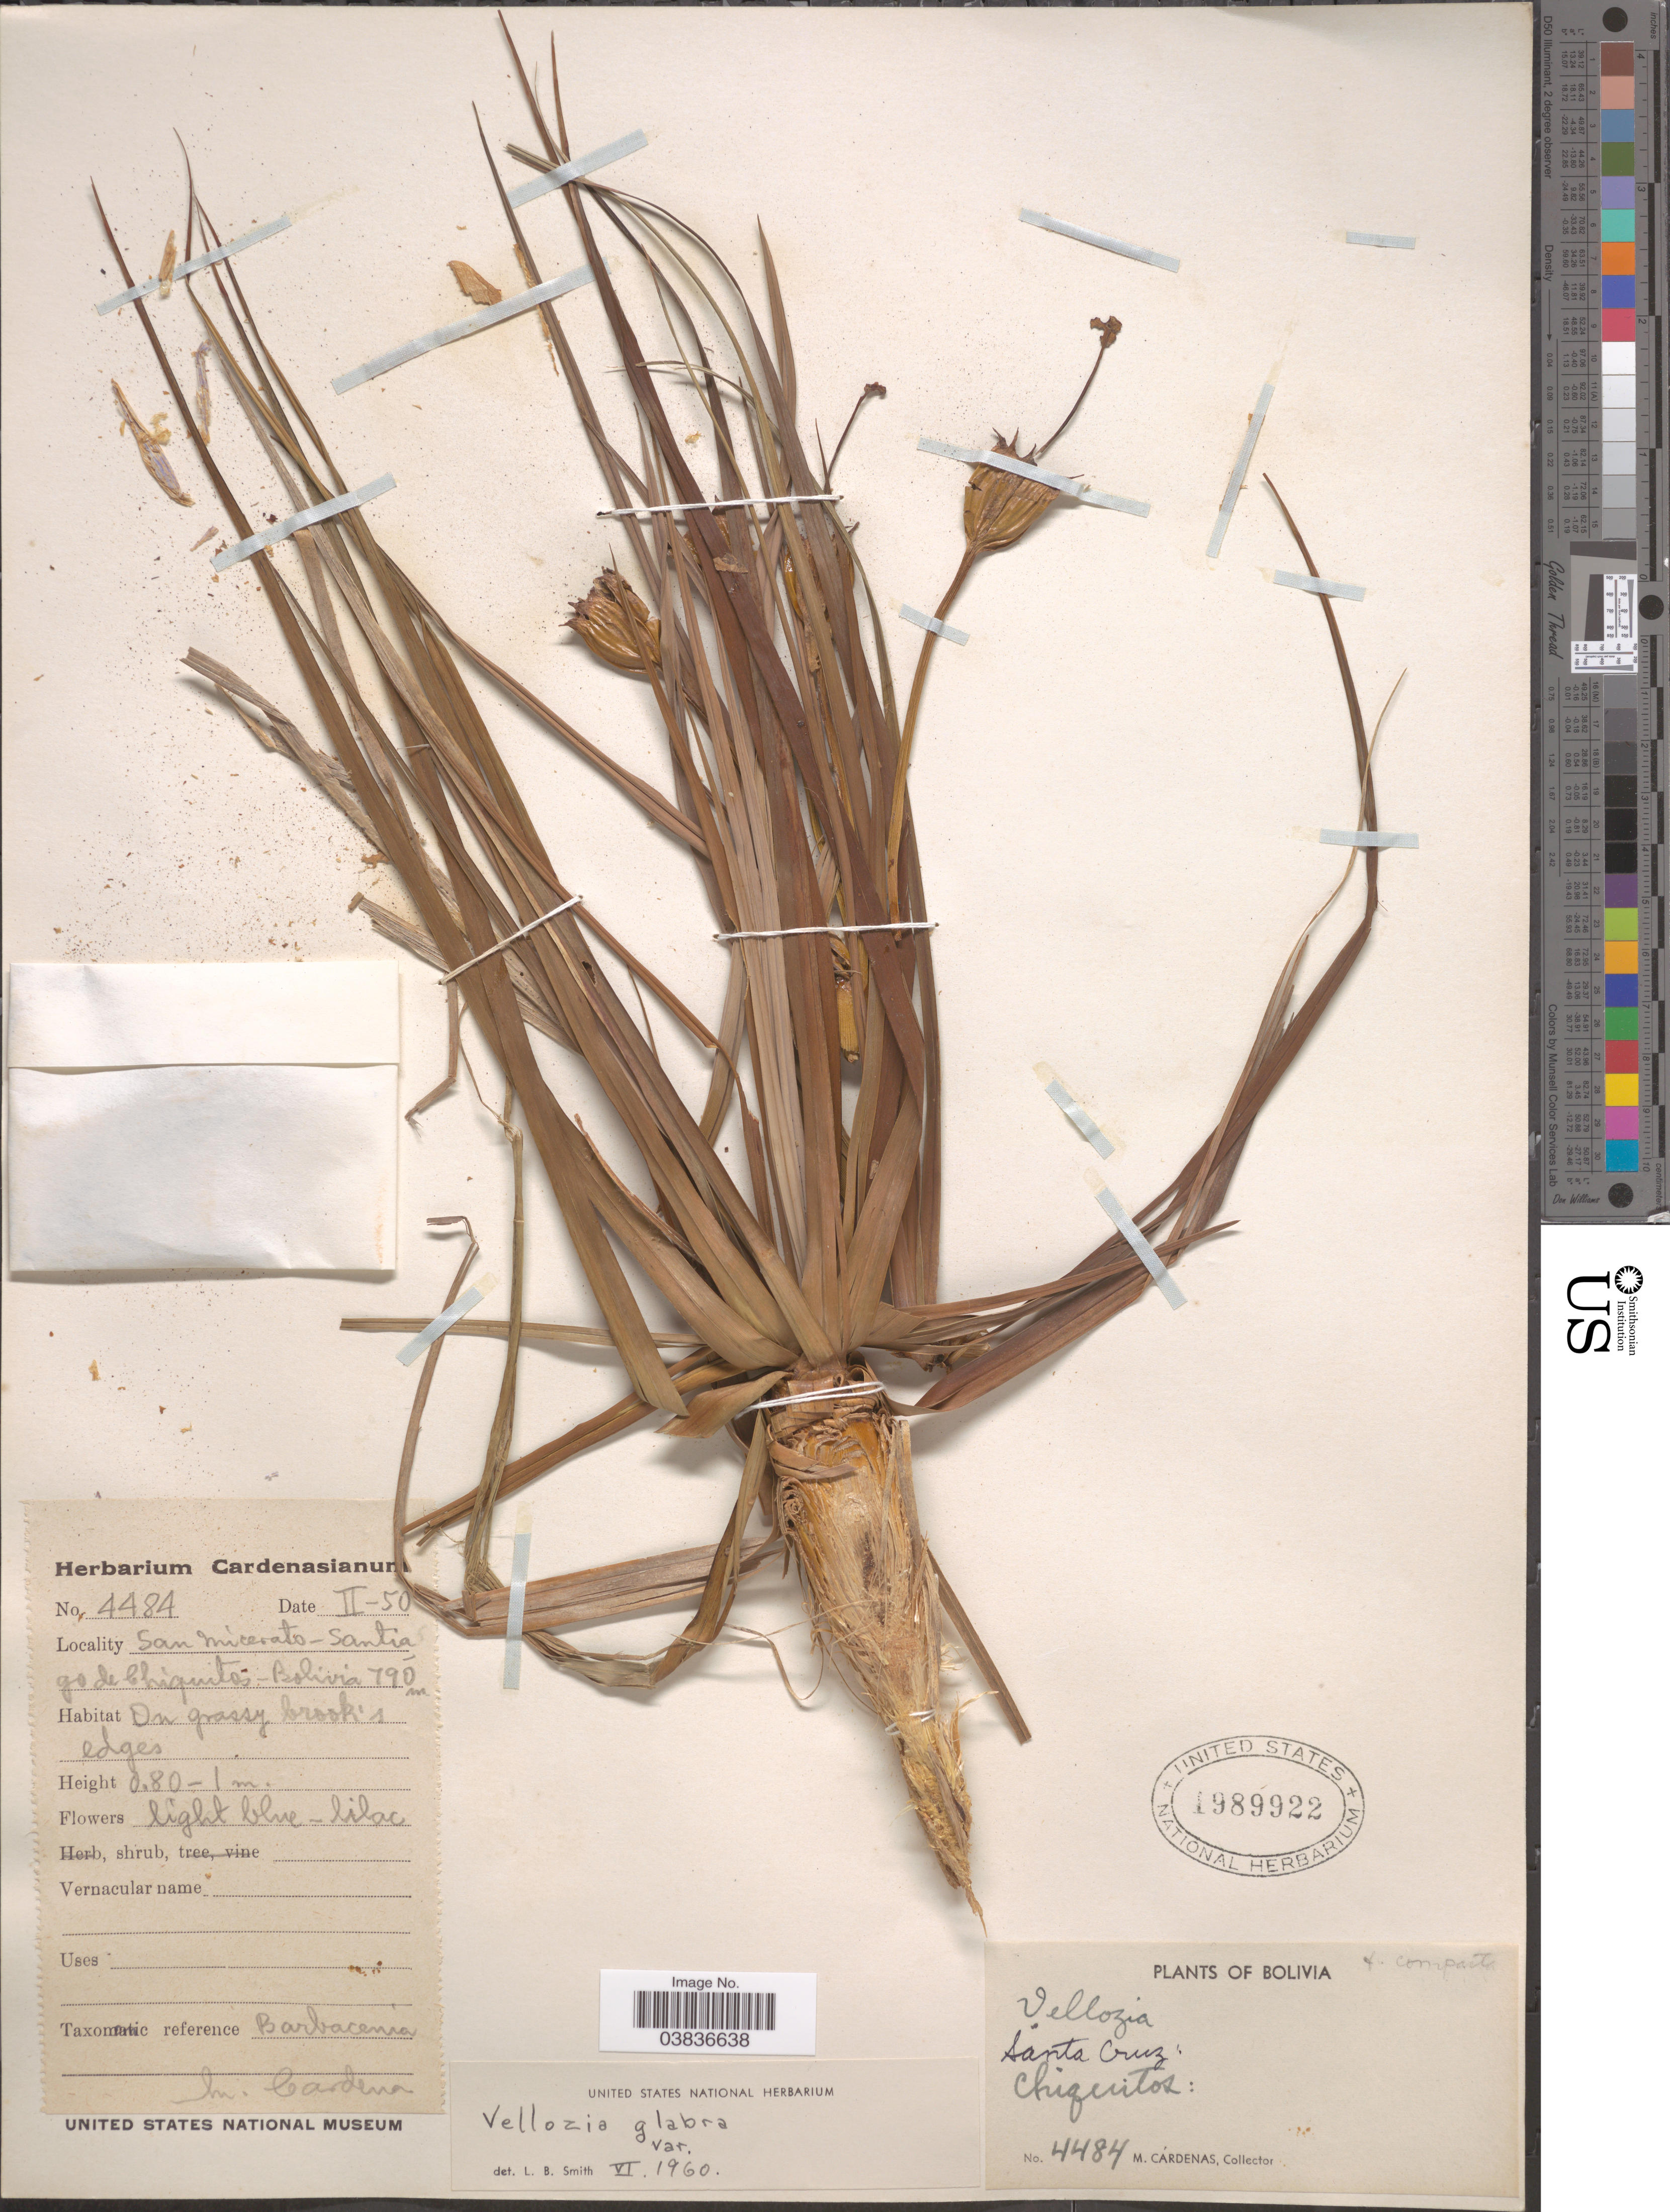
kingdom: Plantae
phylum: Tracheophyta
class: Liliopsida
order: Pandanales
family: Velloziaceae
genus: Vellozia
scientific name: Vellozia glabra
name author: J.C. Mikan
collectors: M. Cárdenas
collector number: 4484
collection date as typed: Transcribed d/m/y: /2/50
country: Bolivia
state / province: Santa Cruz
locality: San Micerato - Santiago de Chiquitos. Chiquitos.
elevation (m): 790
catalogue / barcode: US 1989922